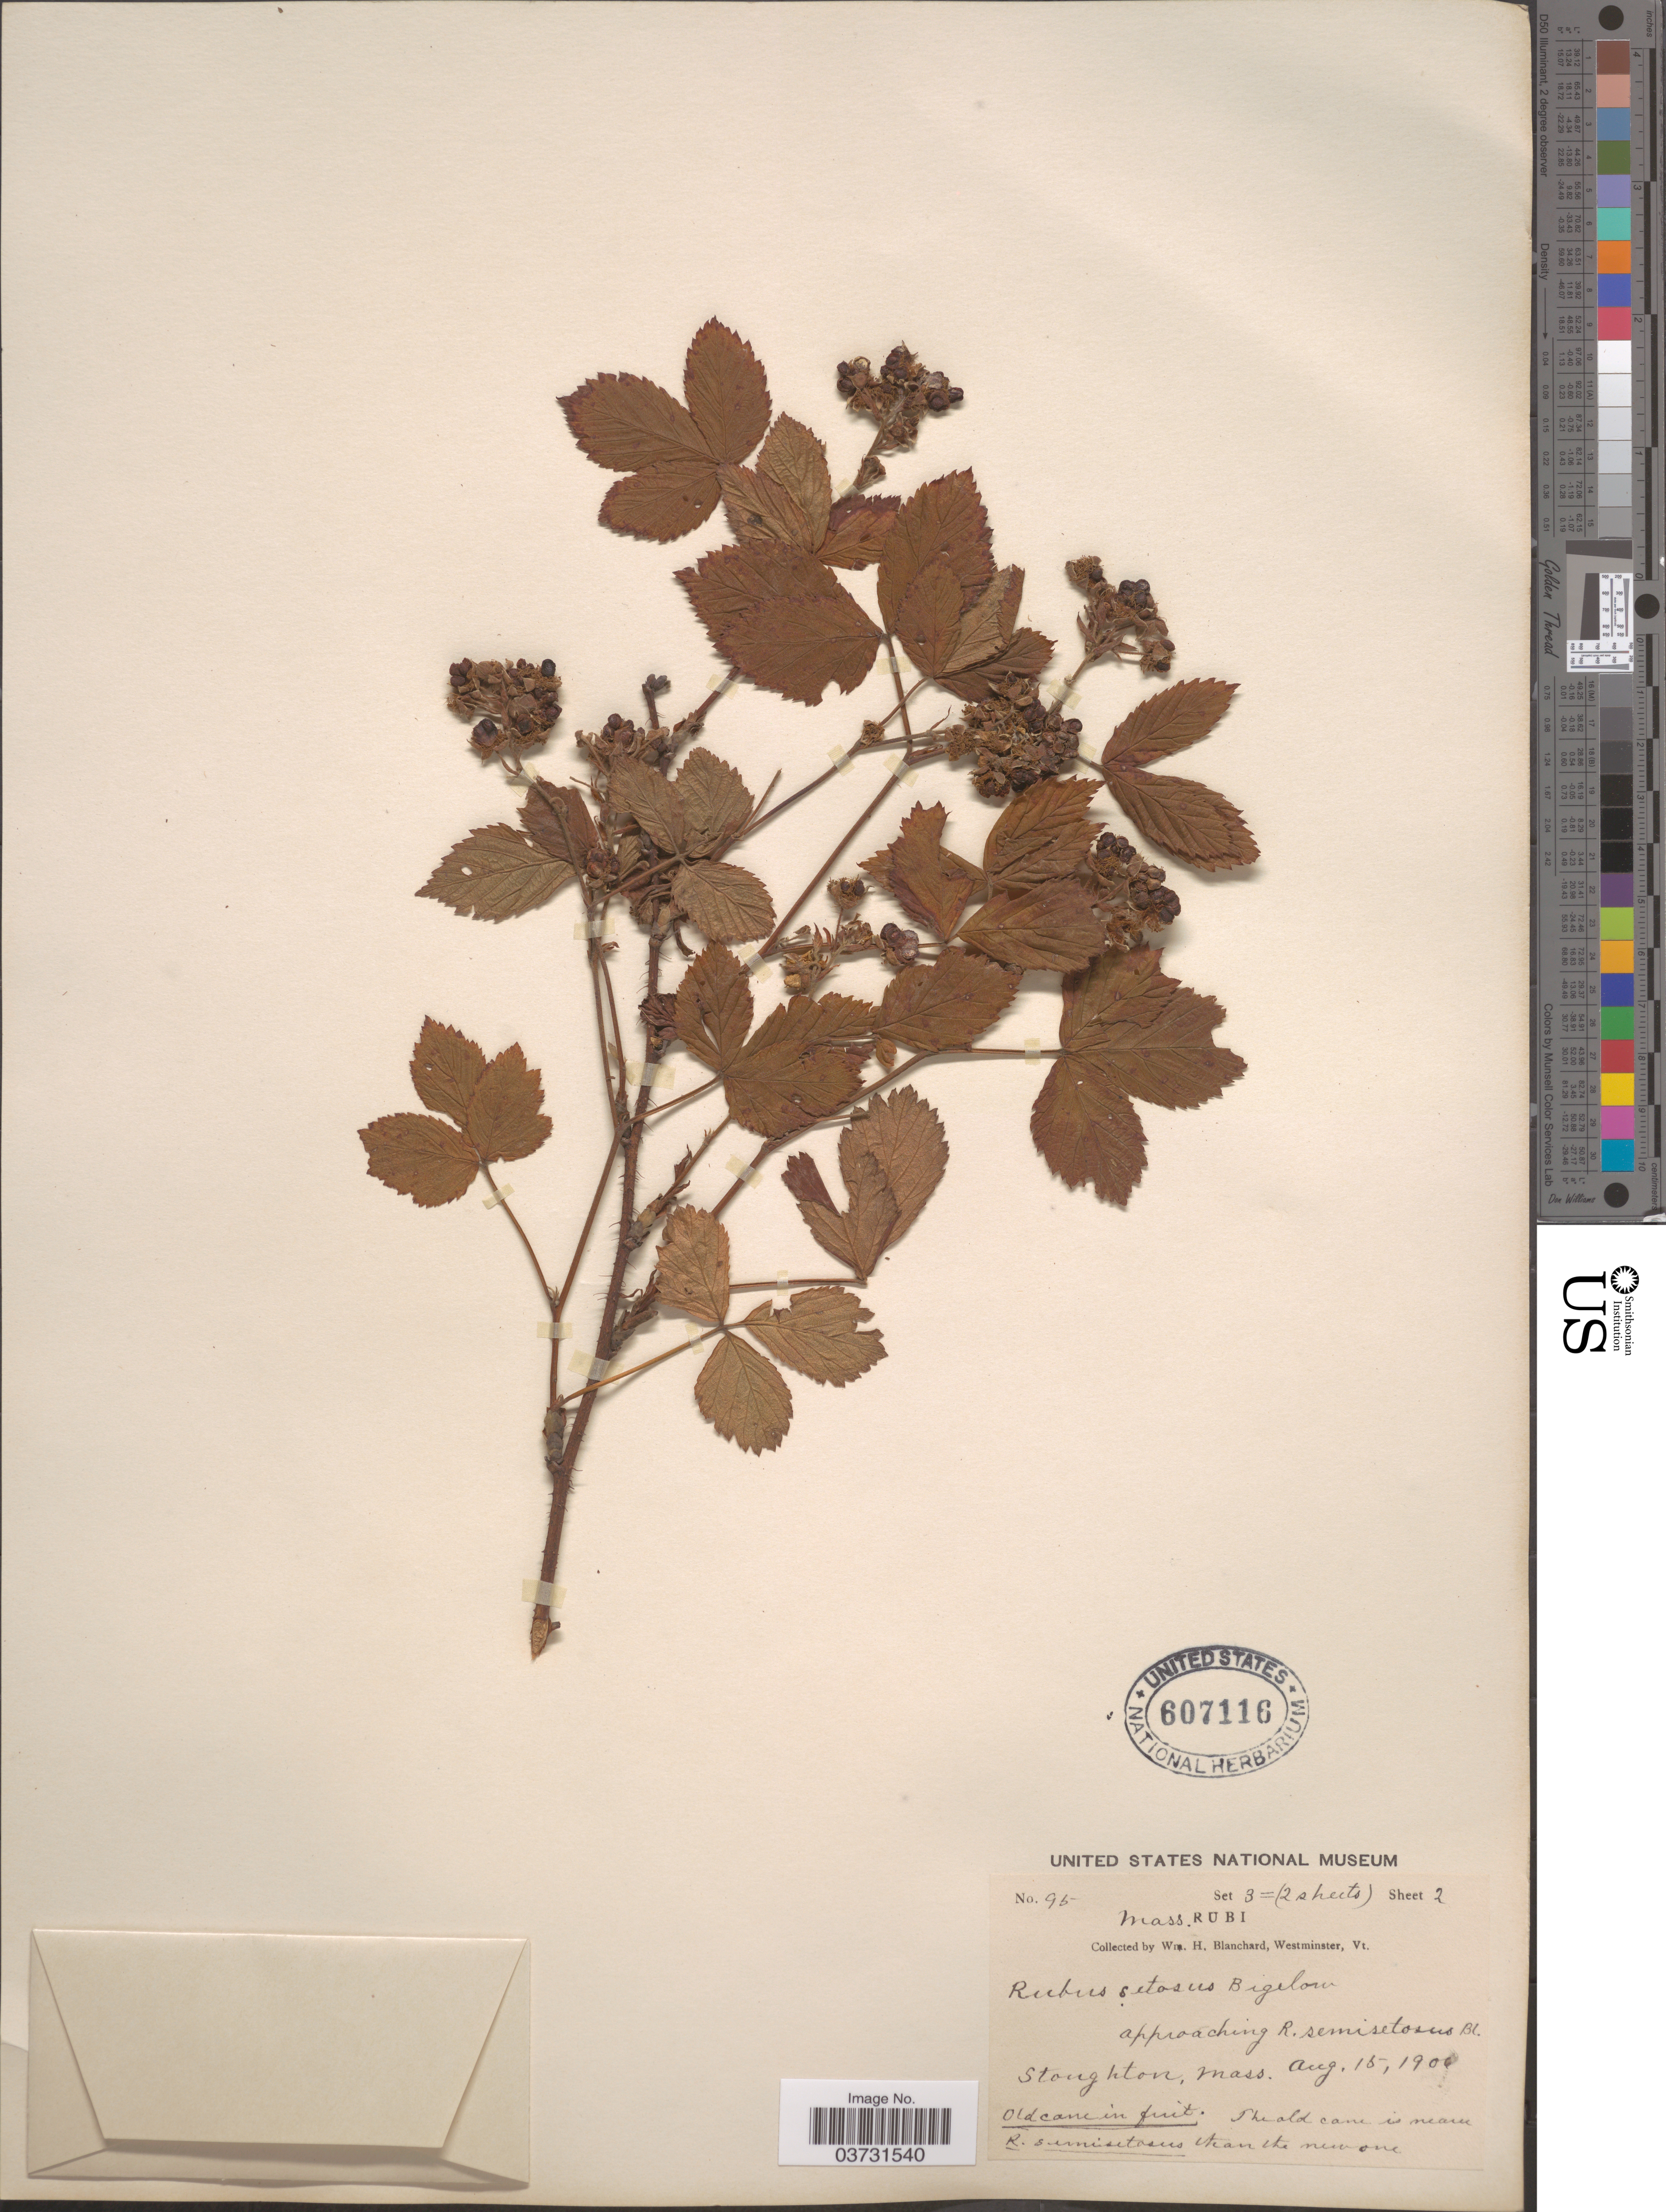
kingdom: Plantae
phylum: Tracheophyta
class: Magnoliopsida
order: Rosales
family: Rosaceae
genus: Rubus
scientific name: Rubus nigricans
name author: Rydb. in Britton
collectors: W. H. Blanchard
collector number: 95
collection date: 1906-08-15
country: United States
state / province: Massachusetts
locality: Mass. Rubi. Stoughton.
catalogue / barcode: US 607116